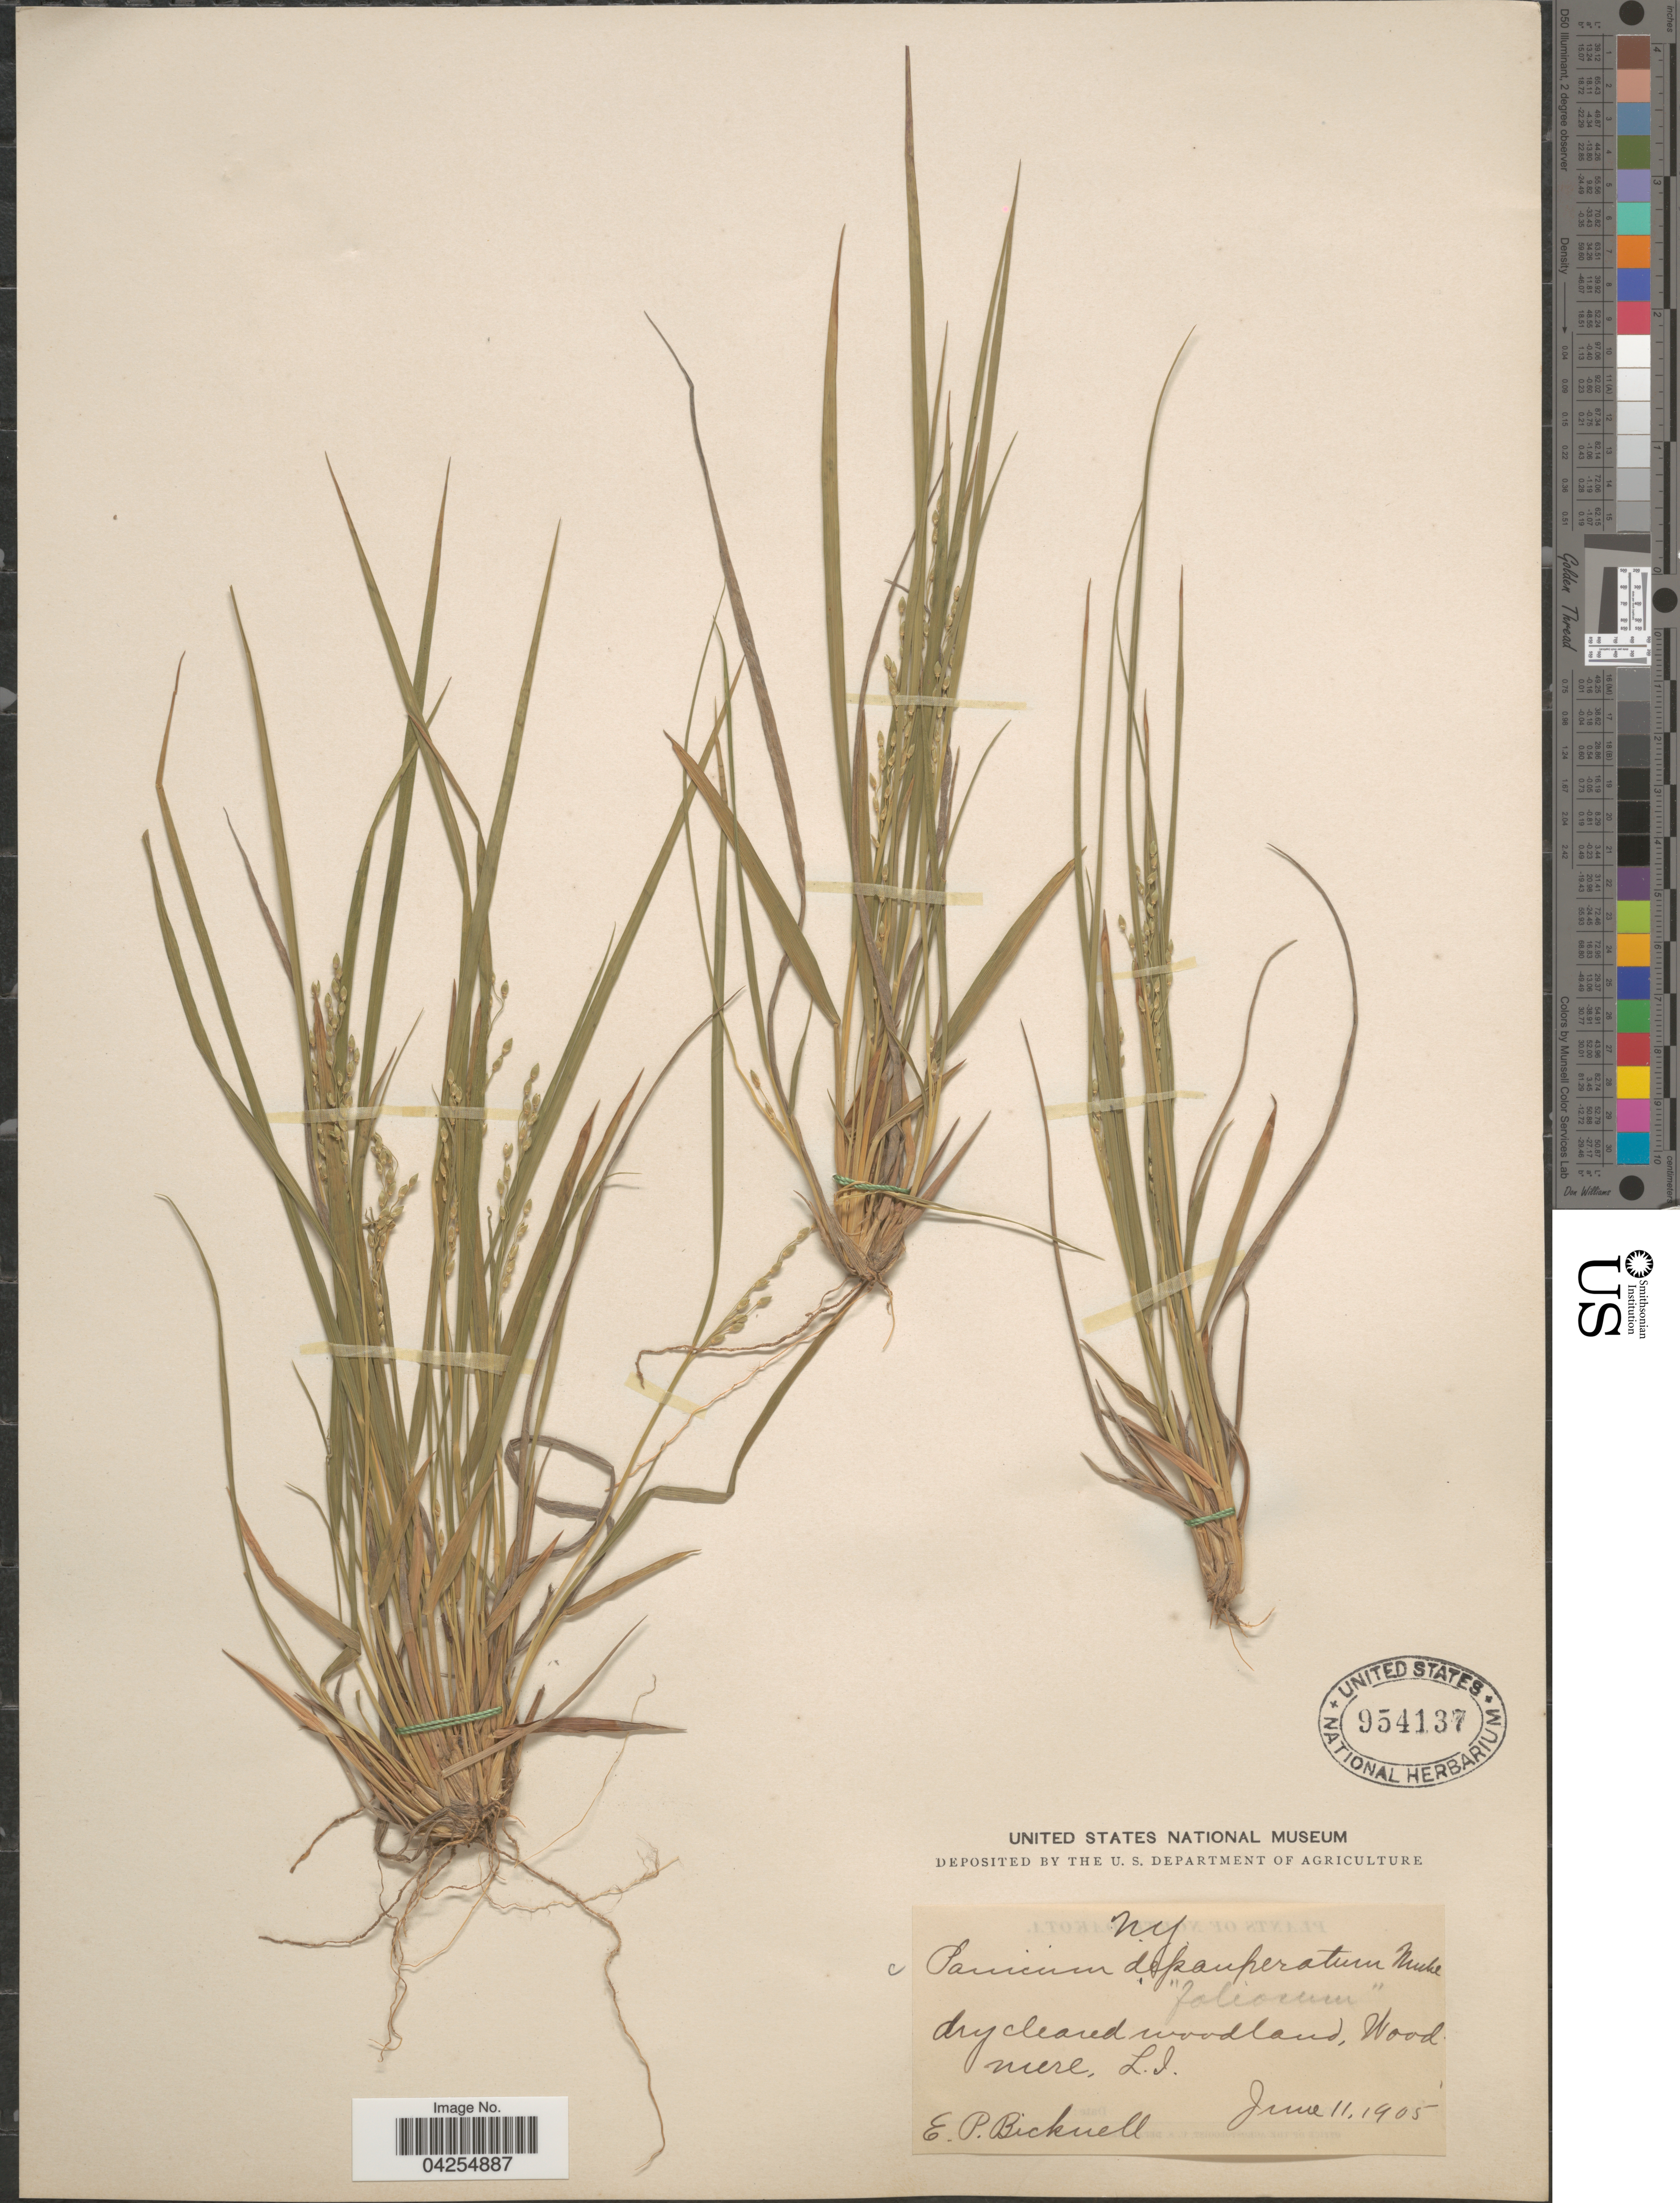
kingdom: Plantae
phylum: Tracheophyta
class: Liliopsida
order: Poales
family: Poaceae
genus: Dichanthelium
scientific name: Dichanthelium depauperatum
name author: (Muhl.) Gould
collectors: E. P. Bicknell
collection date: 1905-06-11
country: United States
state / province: New York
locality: Woodmere, L.I.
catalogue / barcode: US 954137